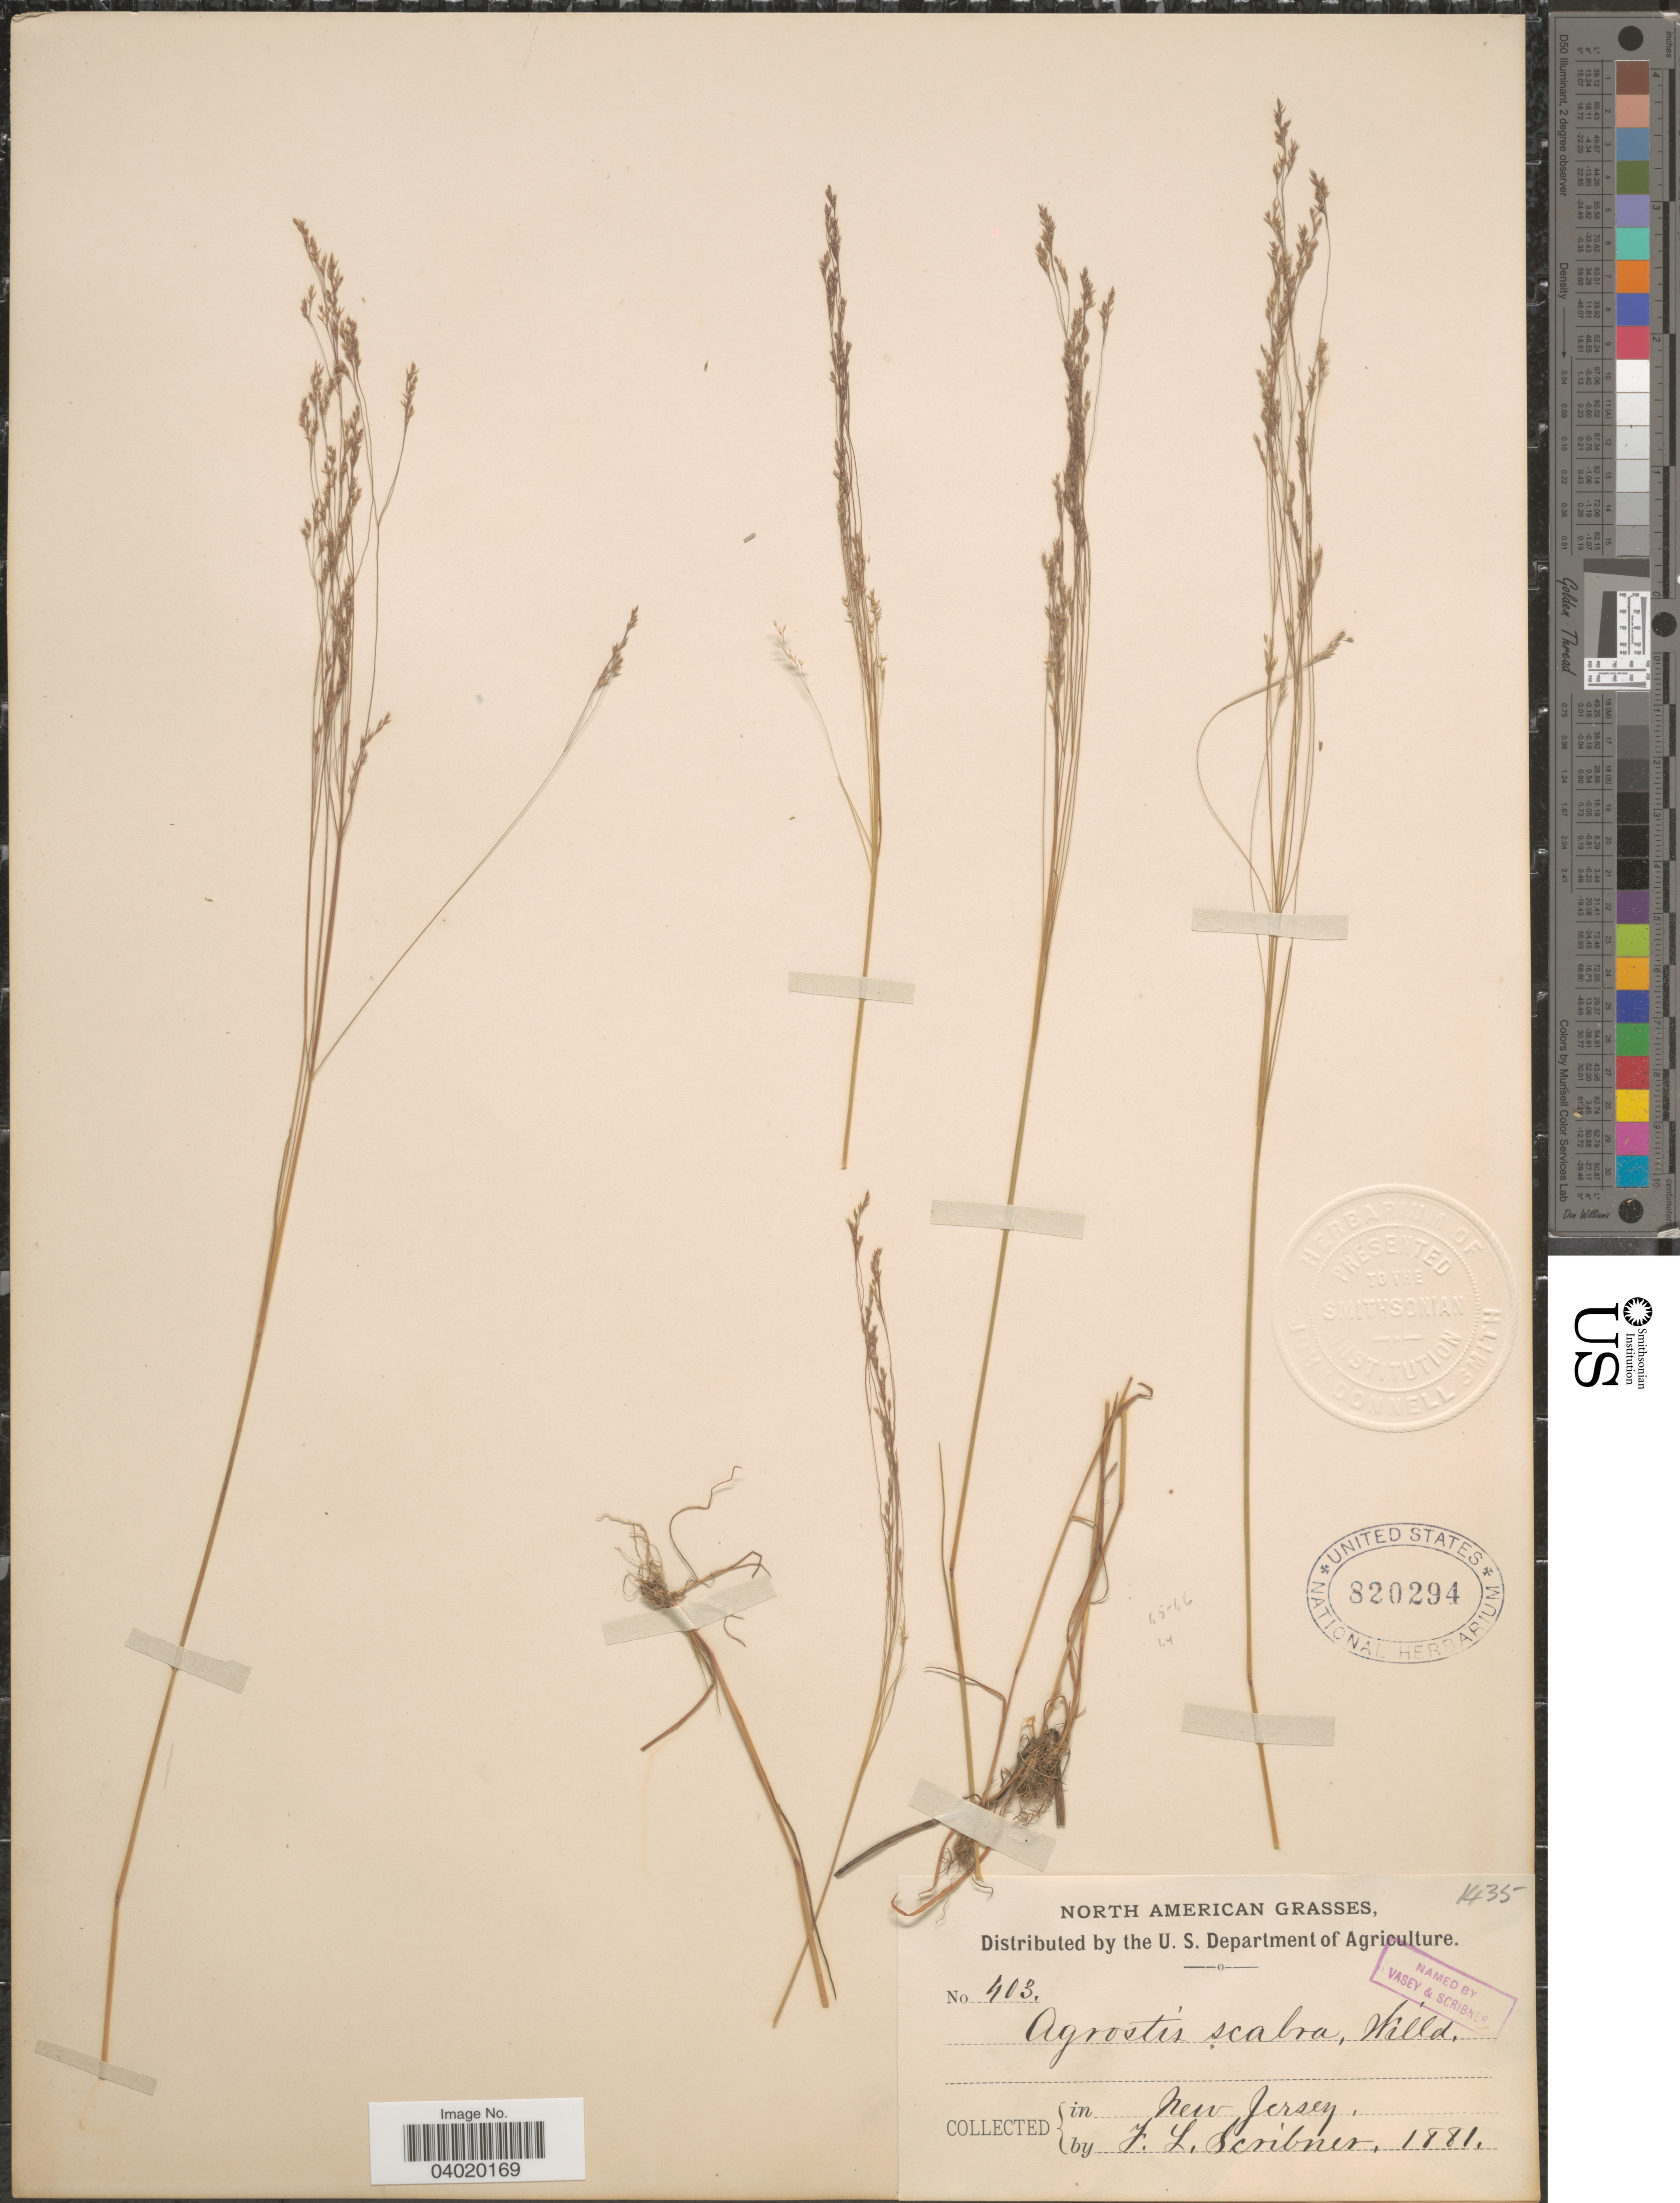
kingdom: Plantae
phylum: Tracheophyta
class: Liliopsida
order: Poales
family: Poaceae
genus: Agrostis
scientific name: Agrostis hyemalis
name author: (Walter) Britton et al.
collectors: F. L. Scribner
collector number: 403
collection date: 1881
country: United States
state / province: New Jersey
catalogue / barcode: US 820294